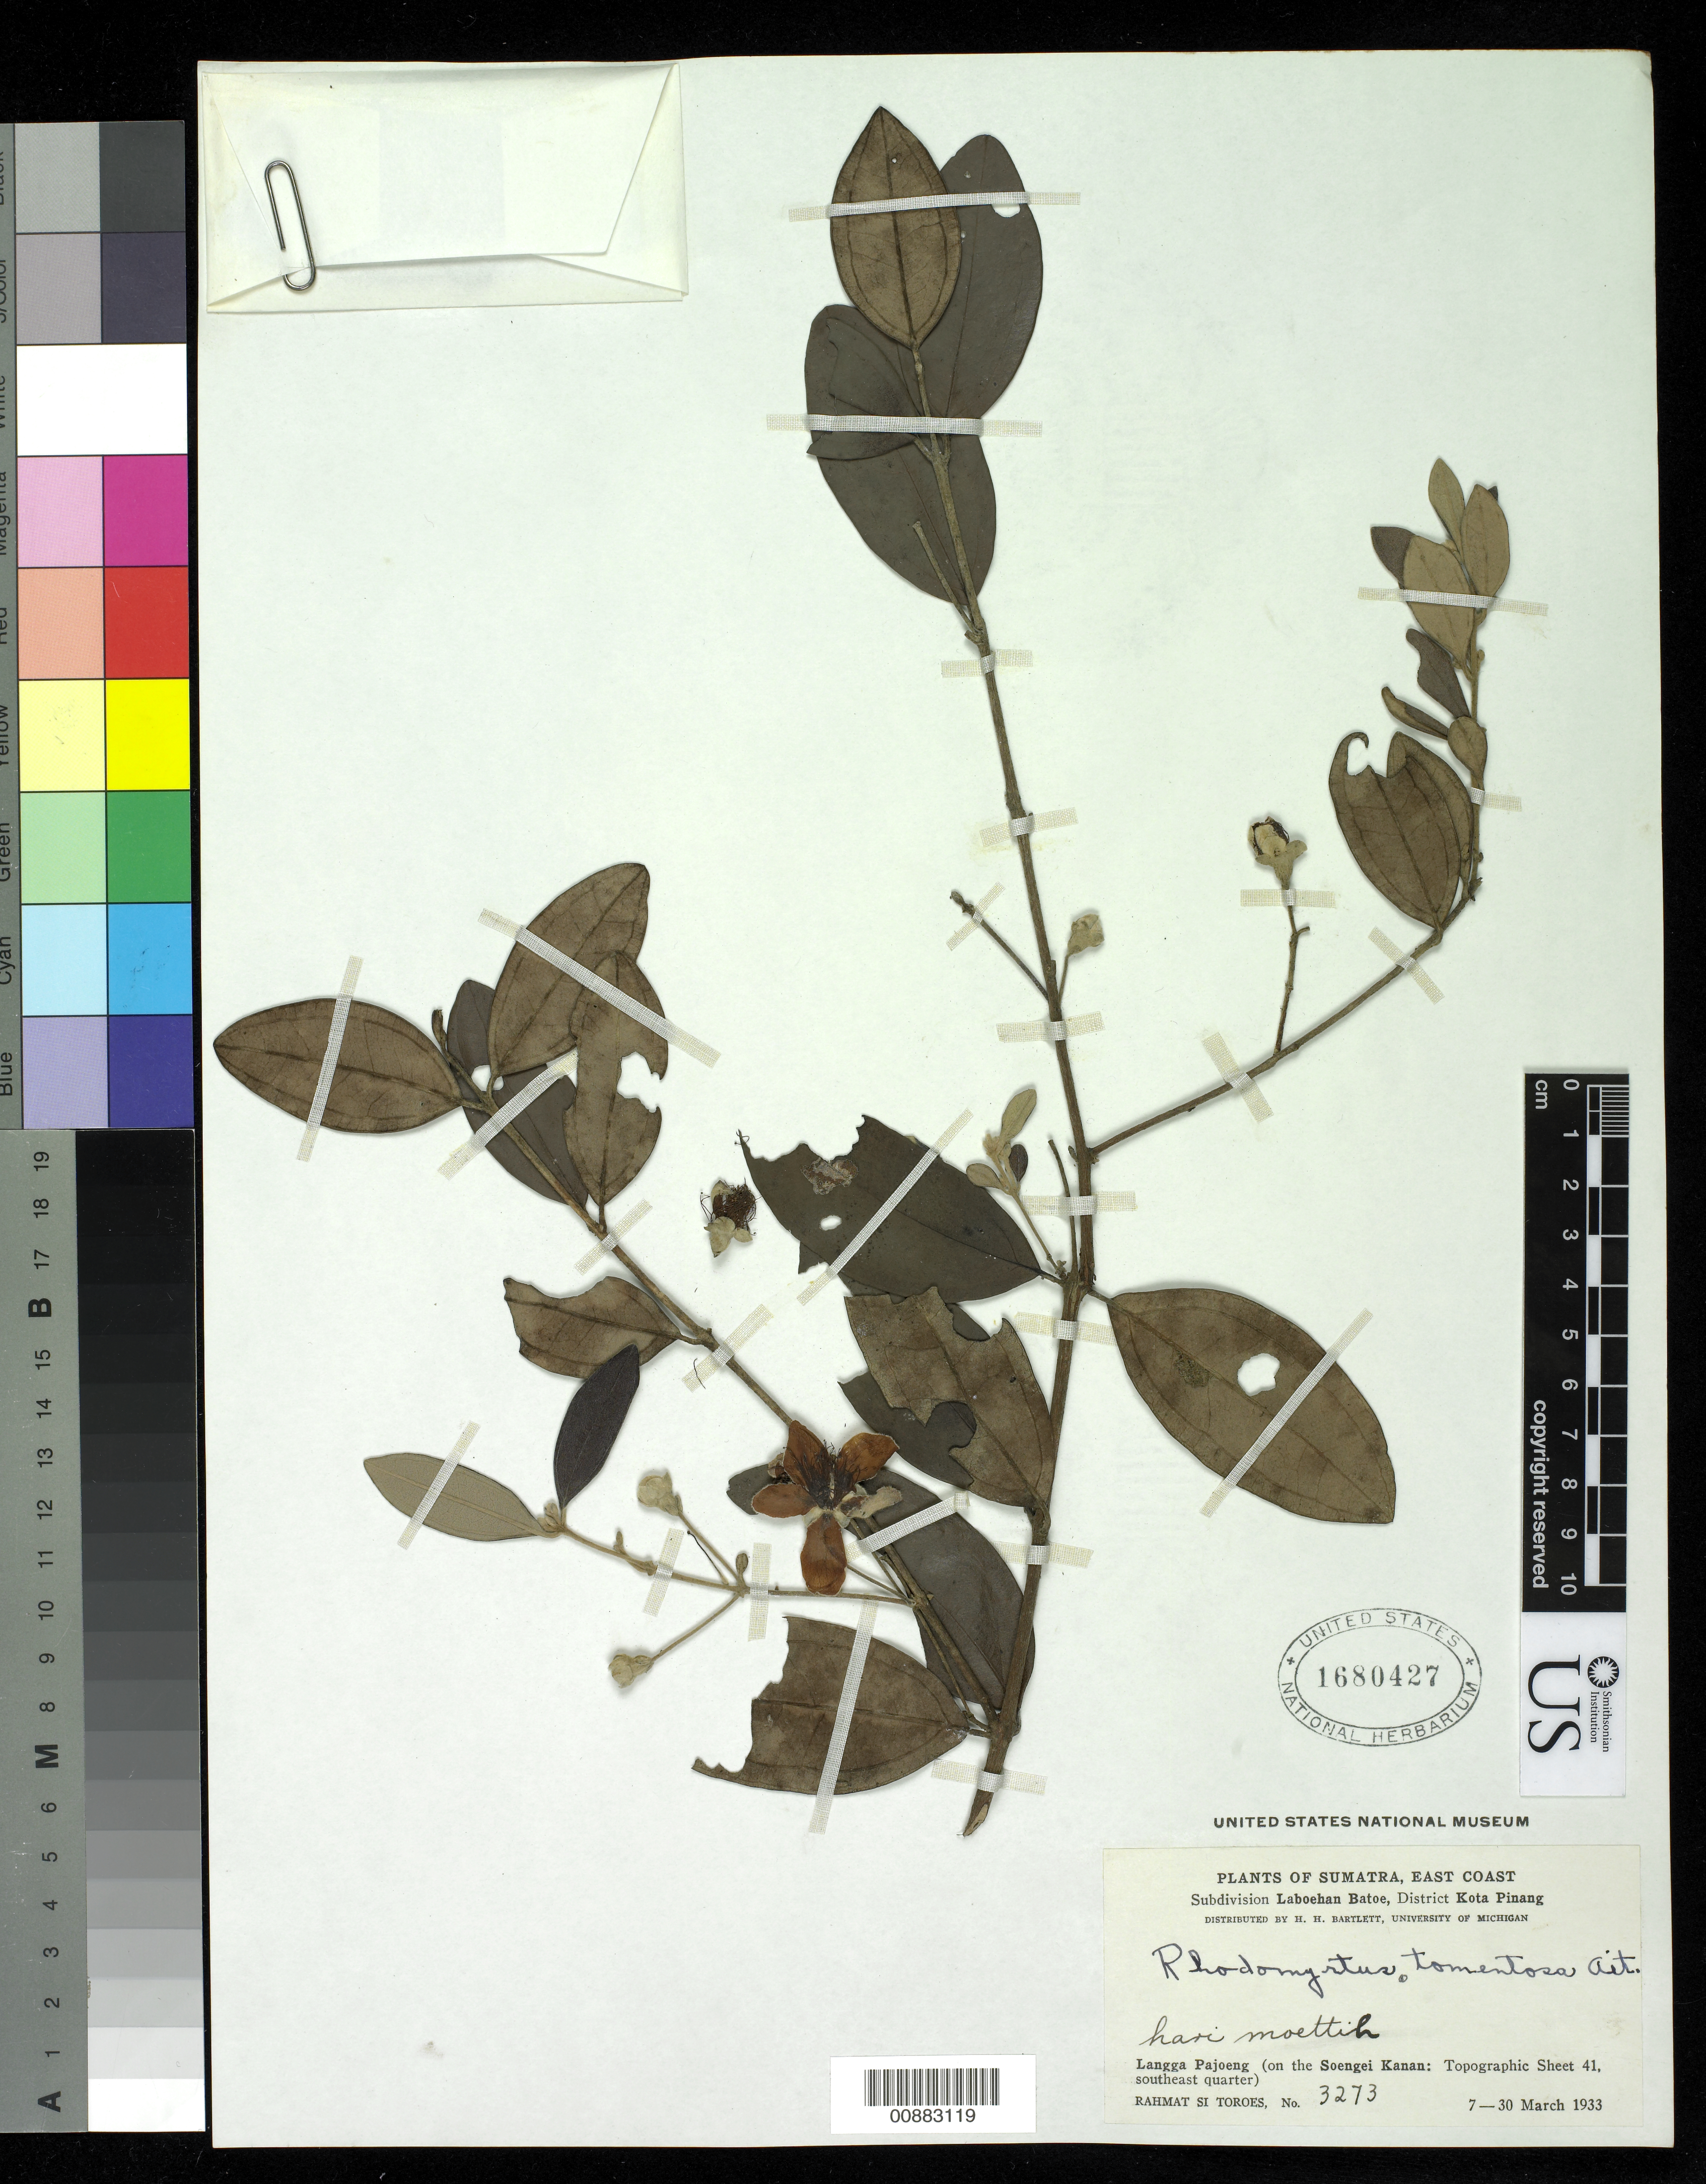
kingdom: Plantae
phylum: Tracheophyta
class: Magnoliopsida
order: Myrtales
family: Myrtaceae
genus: Rhodomyrtus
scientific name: Rhodomyrtus tomentosa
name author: (Aiton) Hassk.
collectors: Rahmat Si Boeea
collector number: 3273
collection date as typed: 07 Mar 1933 to 30 Mar 1933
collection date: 1933-03-07/1933-03-30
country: Indonesia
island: Sumatra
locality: east coast. Subdivision Laboehan Batoe, district Kota Pinang Langga Pajoeng (on the Soengei Kanan: topographic sheet 41, southeast quarter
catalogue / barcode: US 1680427